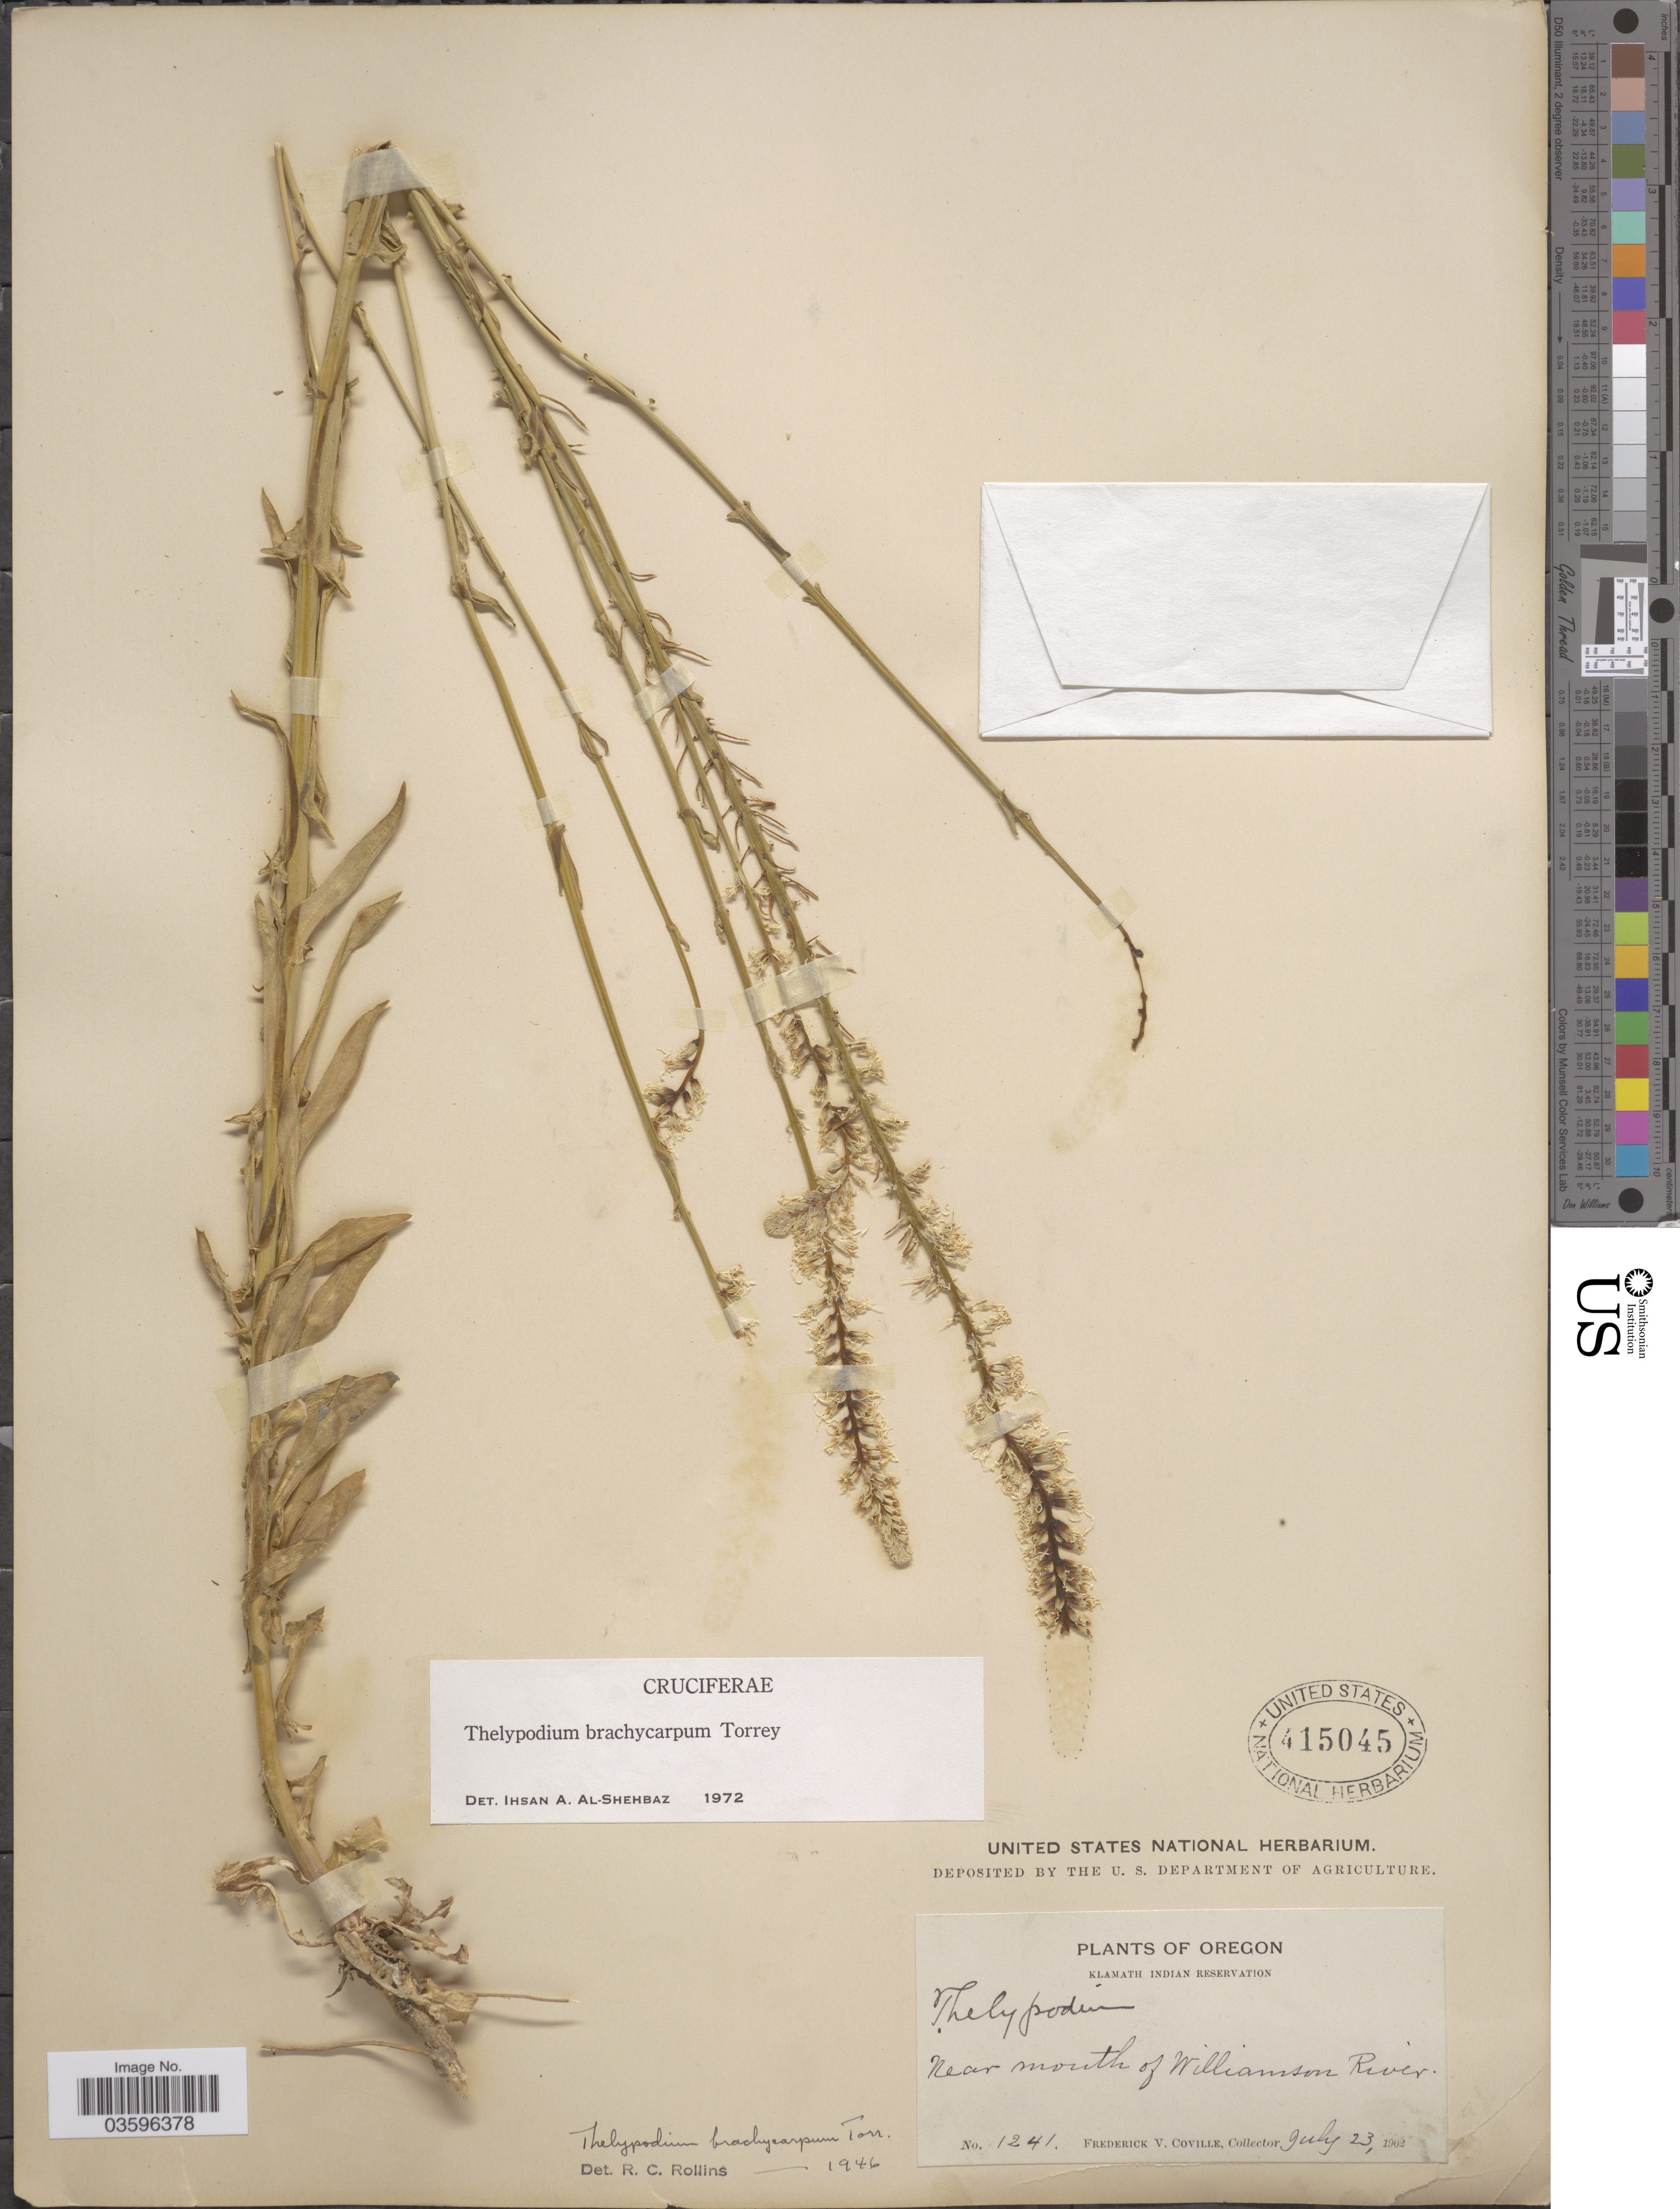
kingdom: Plantae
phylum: Tracheophyta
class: Magnoliopsida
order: Brassicales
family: Brassicaceae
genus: Thelypodium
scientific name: Thelypodium brachycarpum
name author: Torr.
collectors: F. V. Coville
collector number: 1241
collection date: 1902-07-23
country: United States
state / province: Oregon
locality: Klamath Indian Reservation. Near mouth of Williamson River.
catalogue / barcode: US 415045